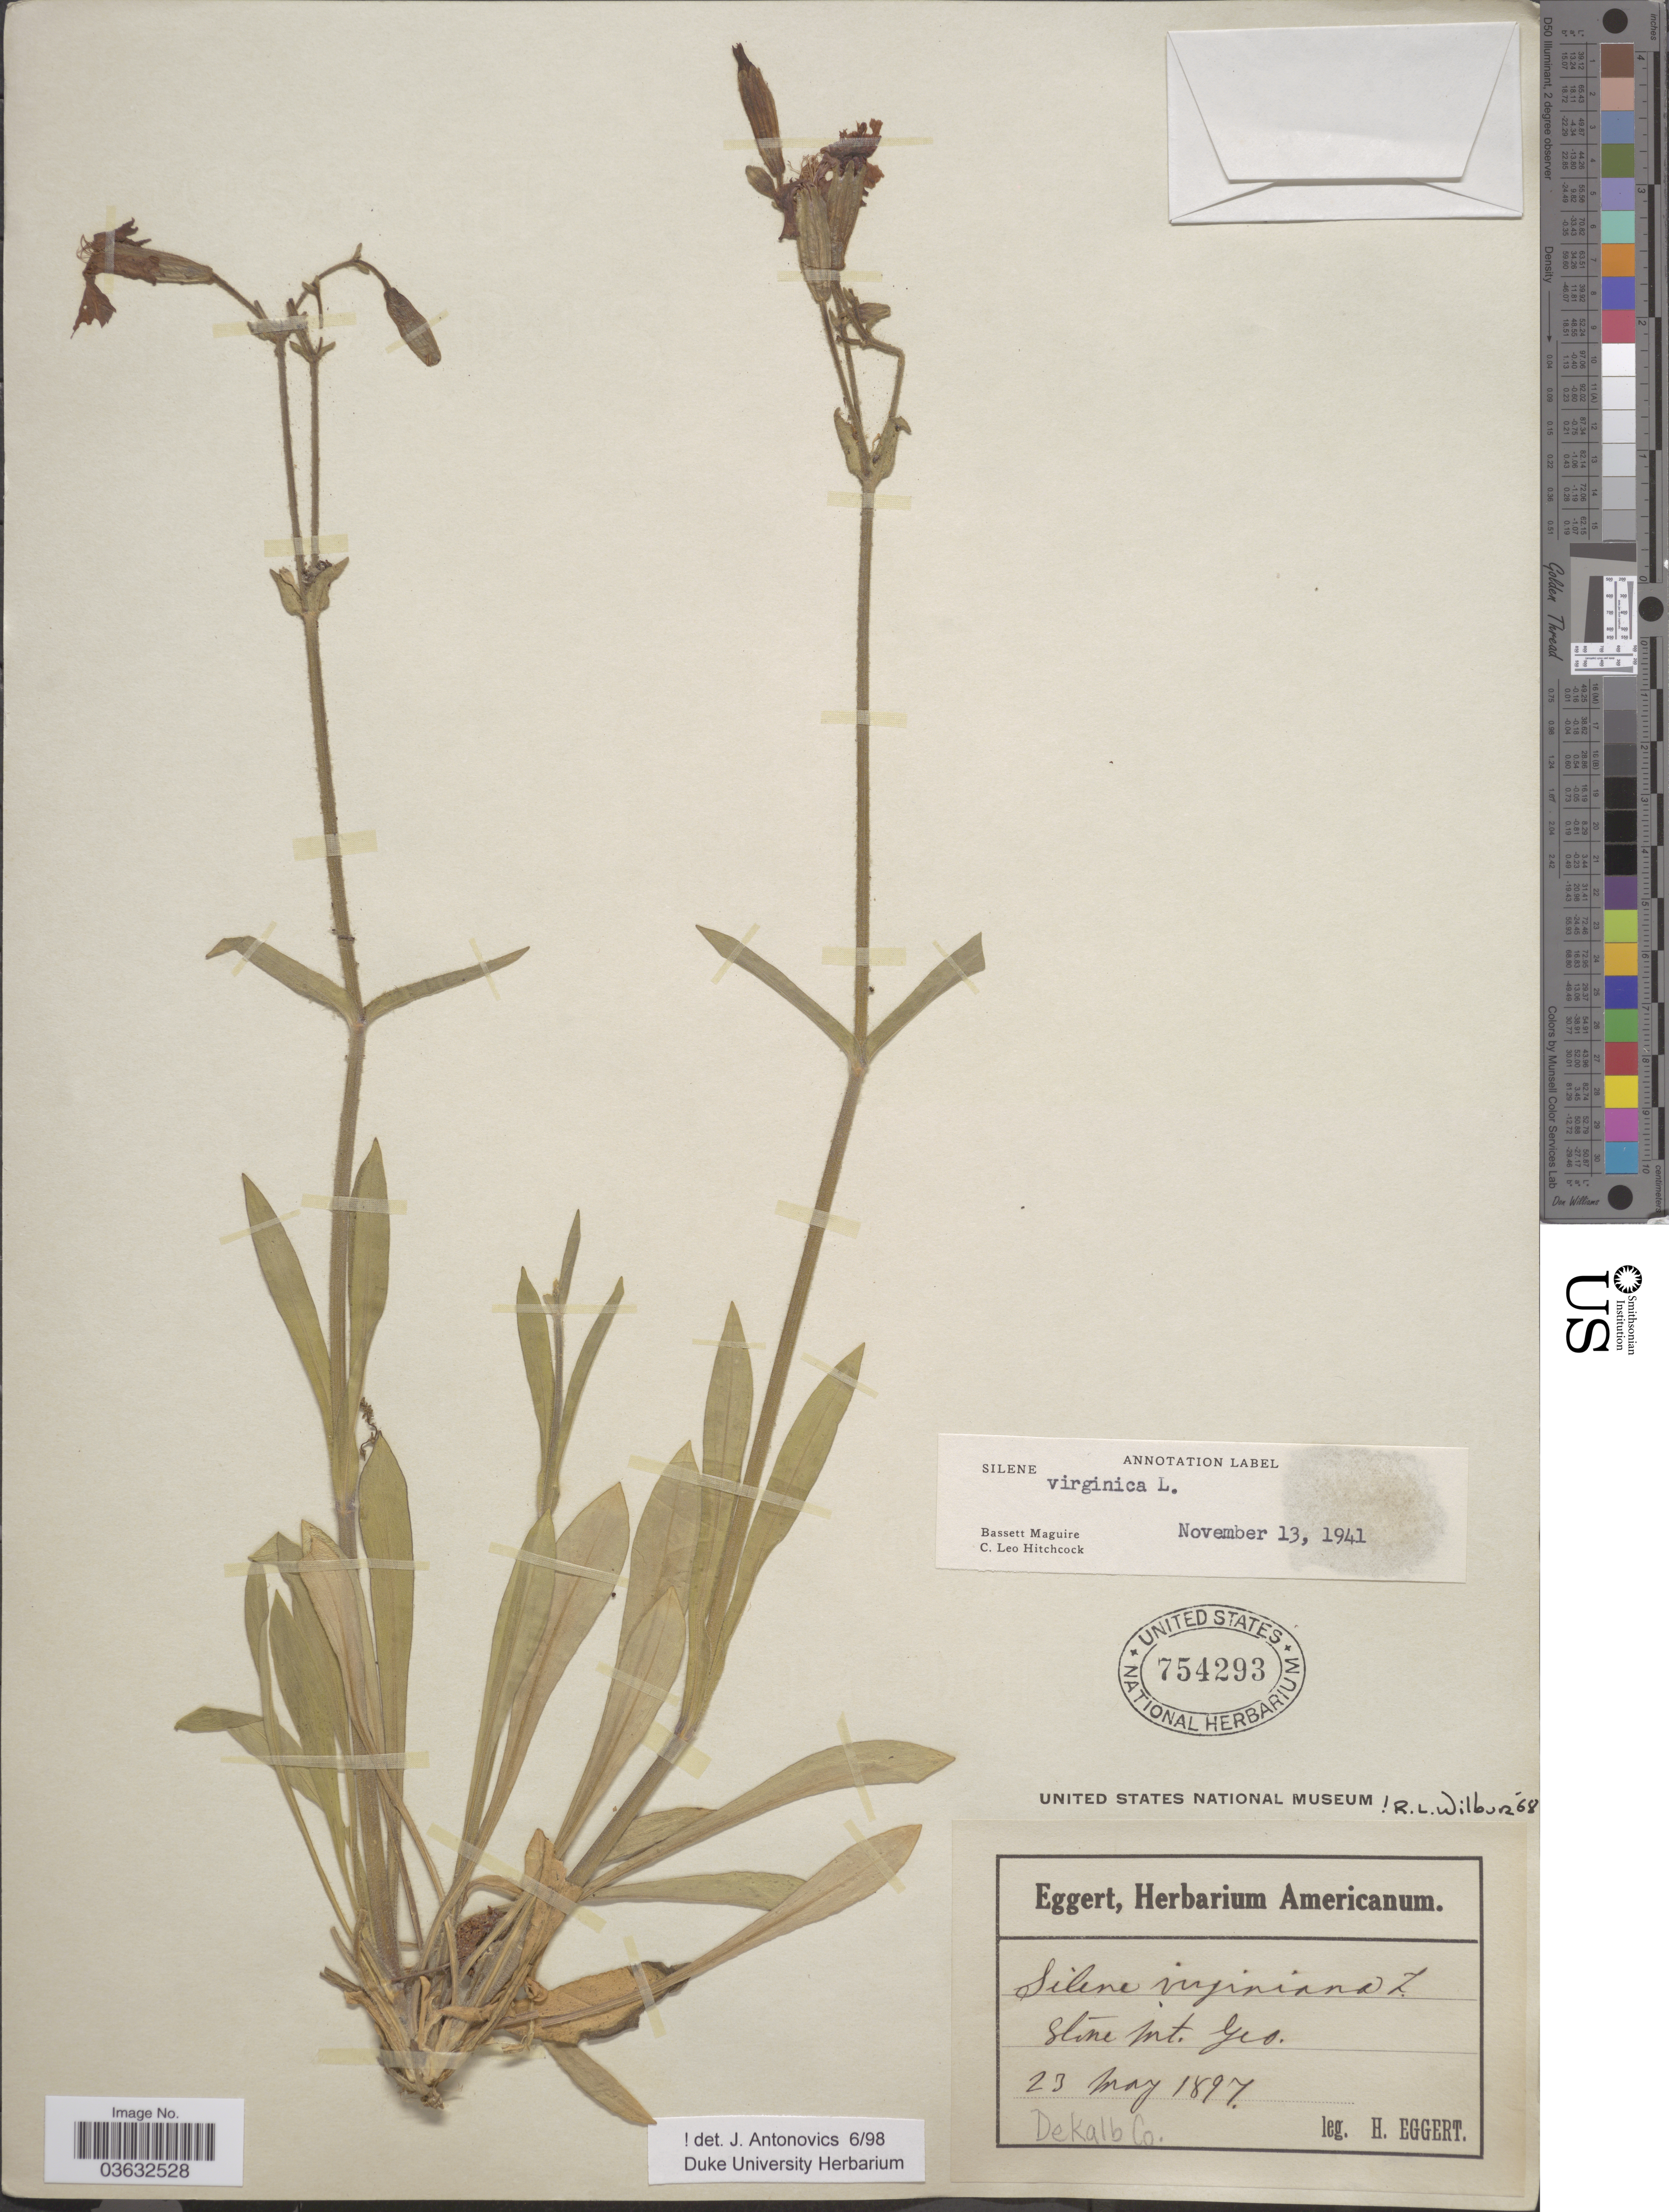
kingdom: Plantae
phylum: Tracheophyta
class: Magnoliopsida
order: Caryophyllales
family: Caryophyllaceae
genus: Silene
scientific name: Silene virginica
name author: L.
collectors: H. Eggert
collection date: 1897-05-23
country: United States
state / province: Georgia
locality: Stone Mt. Geo. DeKalb Co.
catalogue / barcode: US 754293